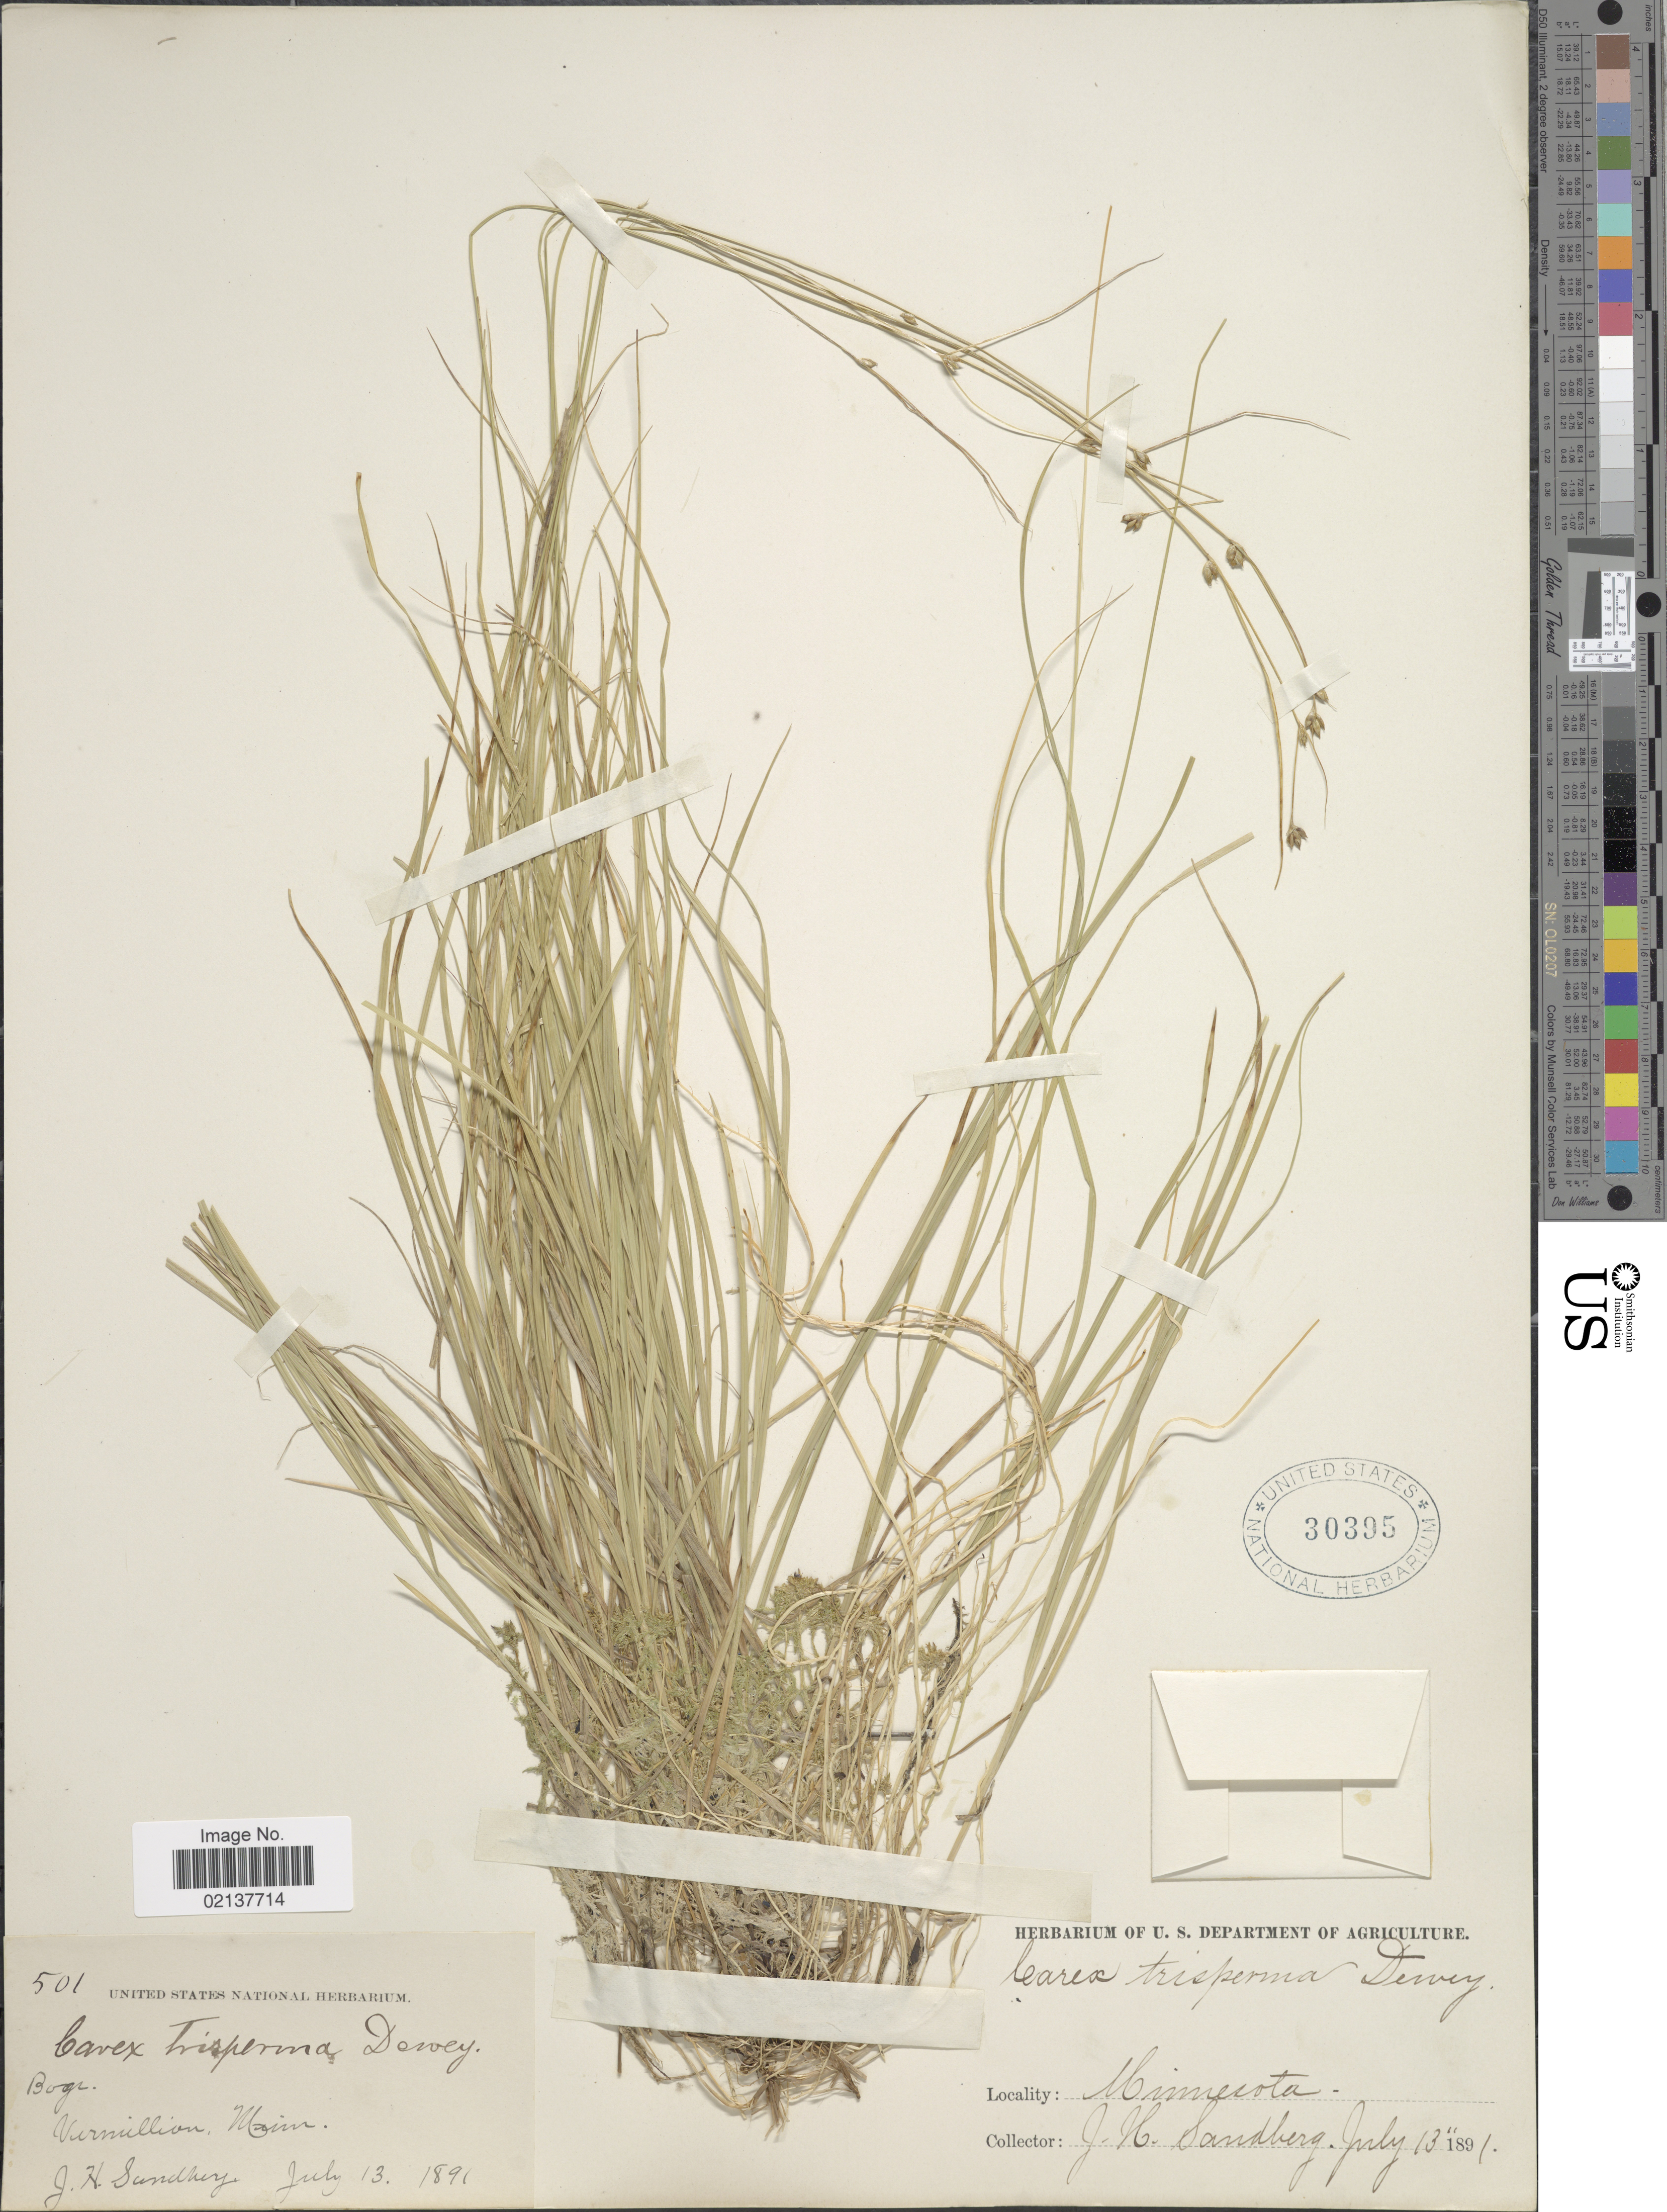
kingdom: Plantae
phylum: Tracheophyta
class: Liliopsida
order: Poales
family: Cyperaceae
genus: Carex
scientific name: Carex trisperma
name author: Dewey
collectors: J. H. Sandberg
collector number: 501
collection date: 1891-07-13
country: United States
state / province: Minnesota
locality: Bogs, Vermillion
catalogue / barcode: US 30395